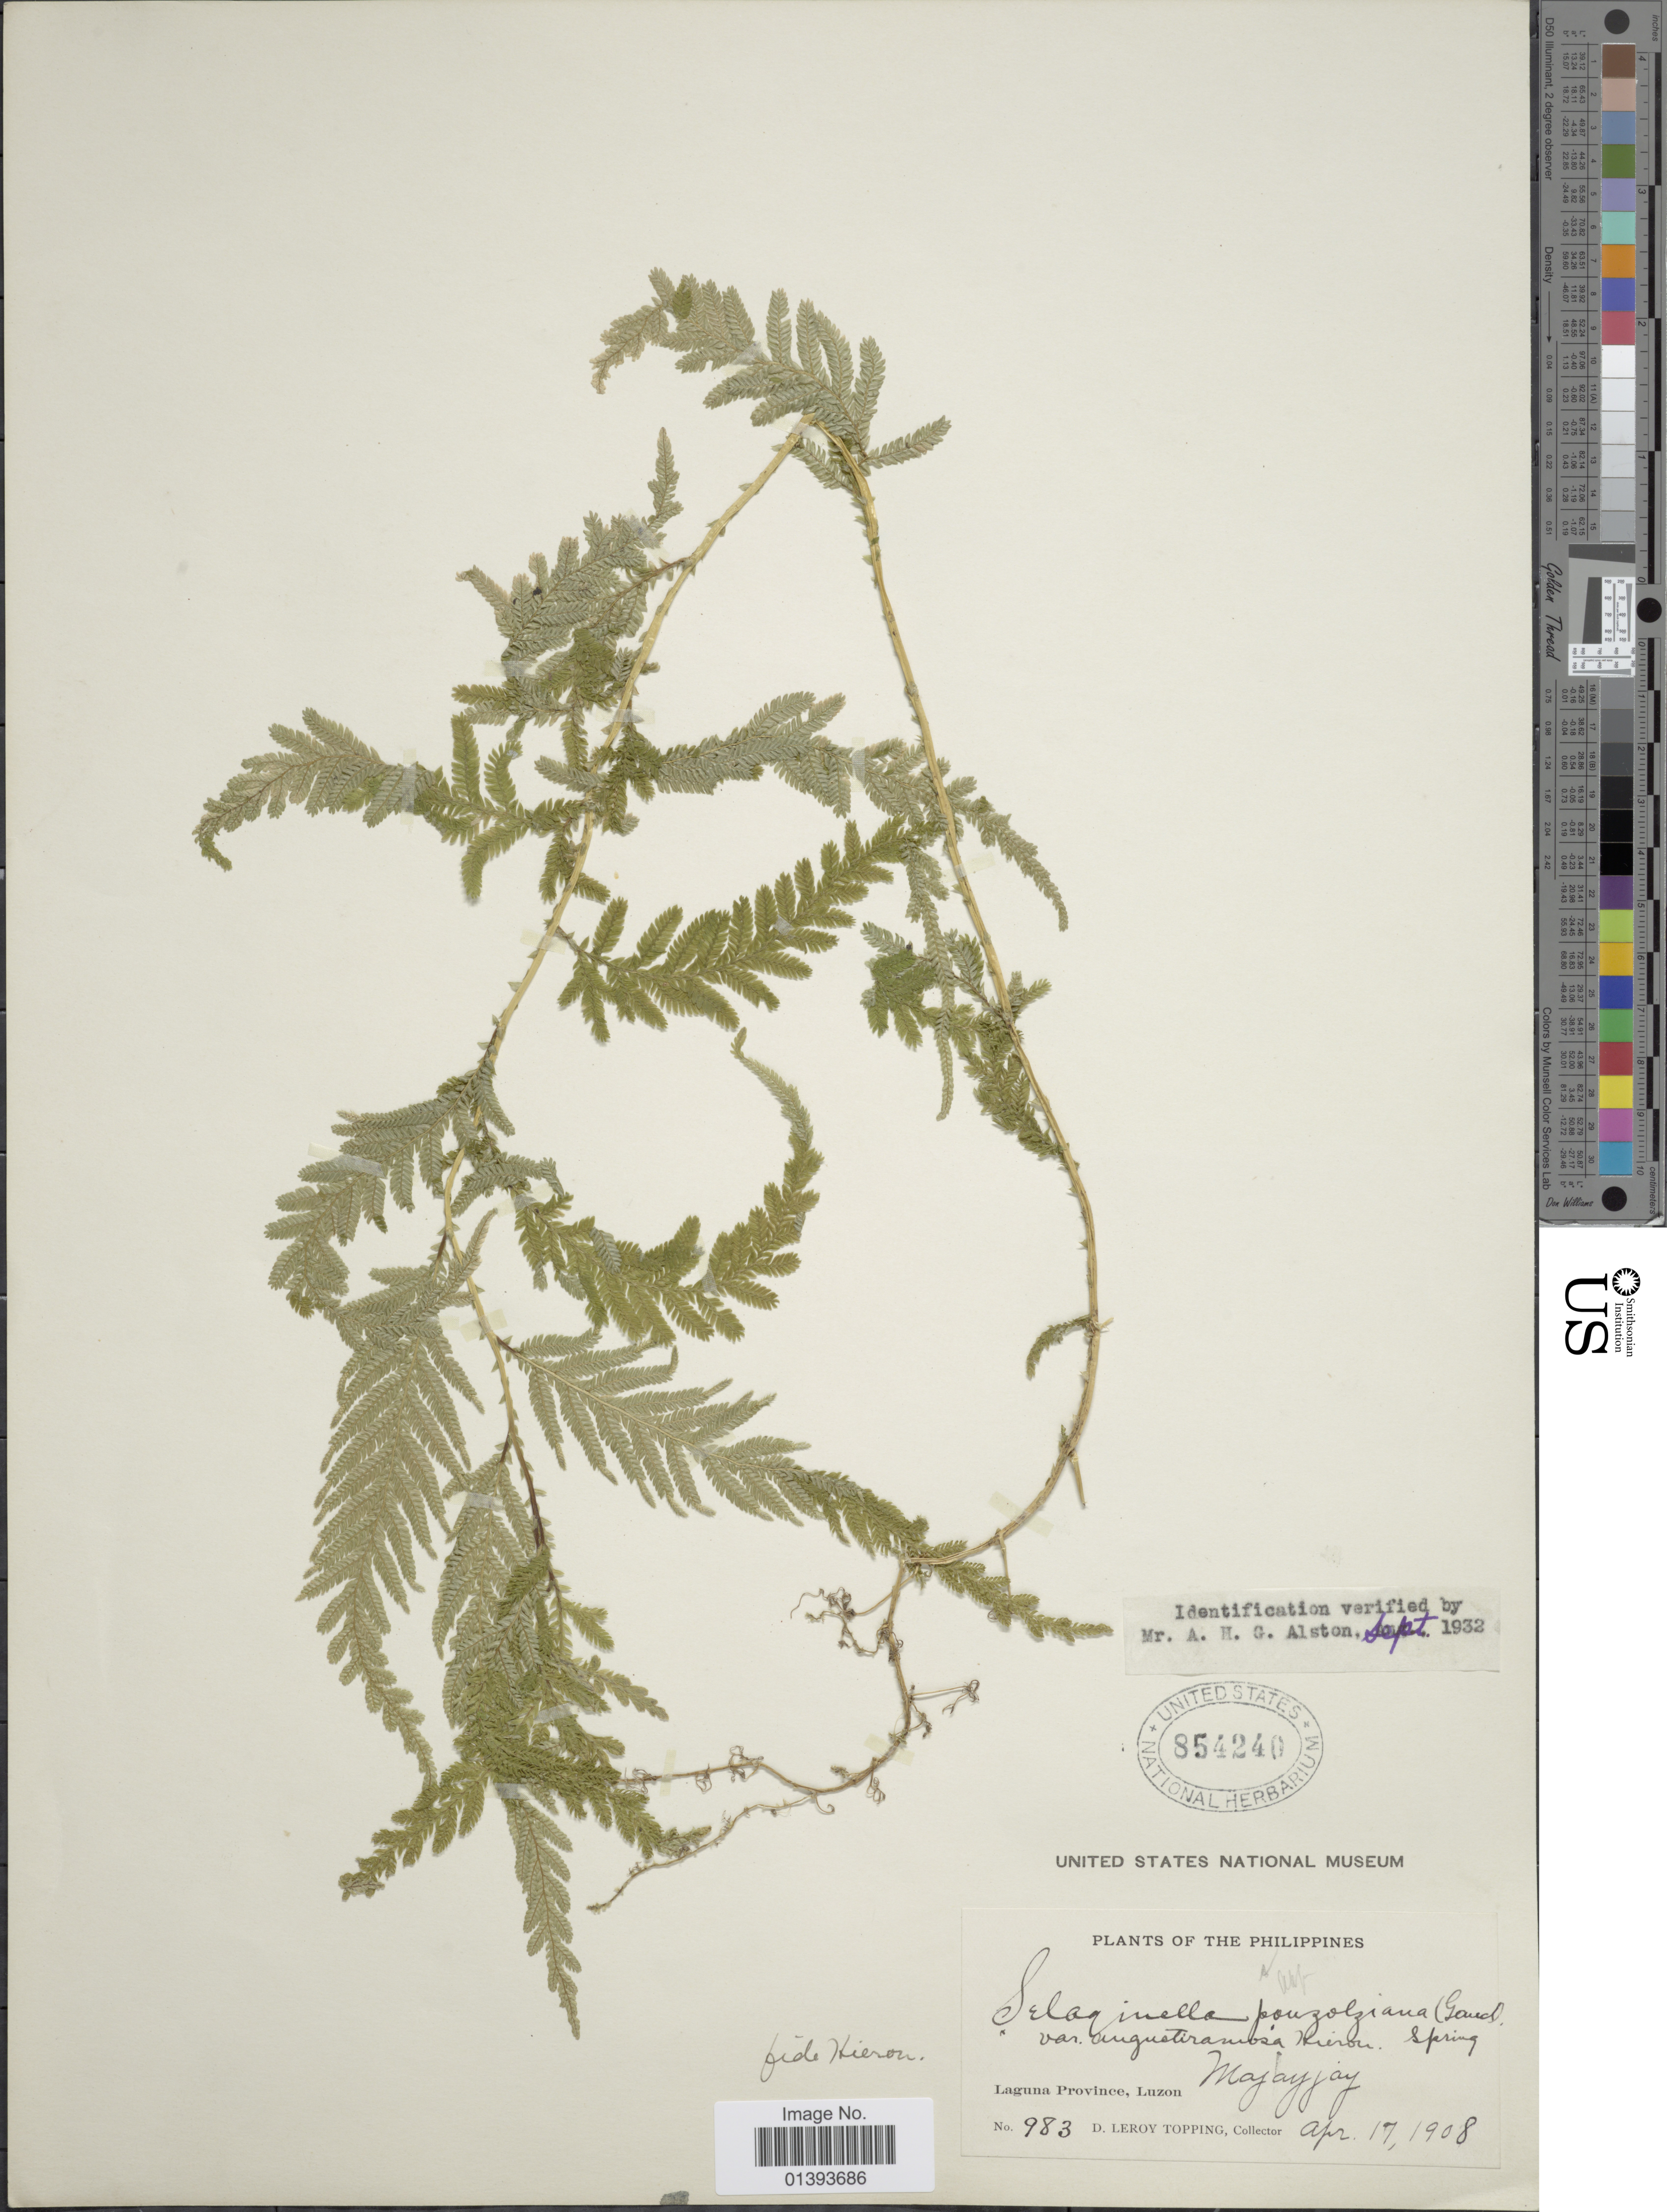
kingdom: Plantae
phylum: Tracheophyta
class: Lycopodiopsida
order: Selaginellales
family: Selaginellaceae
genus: Selaginella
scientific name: Selaginella delicatula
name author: (Desv.) Alston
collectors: D. L. Topping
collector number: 983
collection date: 1908-04-17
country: Philippines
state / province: Central Luzon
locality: Laguna province, Luzon, Majayjay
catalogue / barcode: US 854240